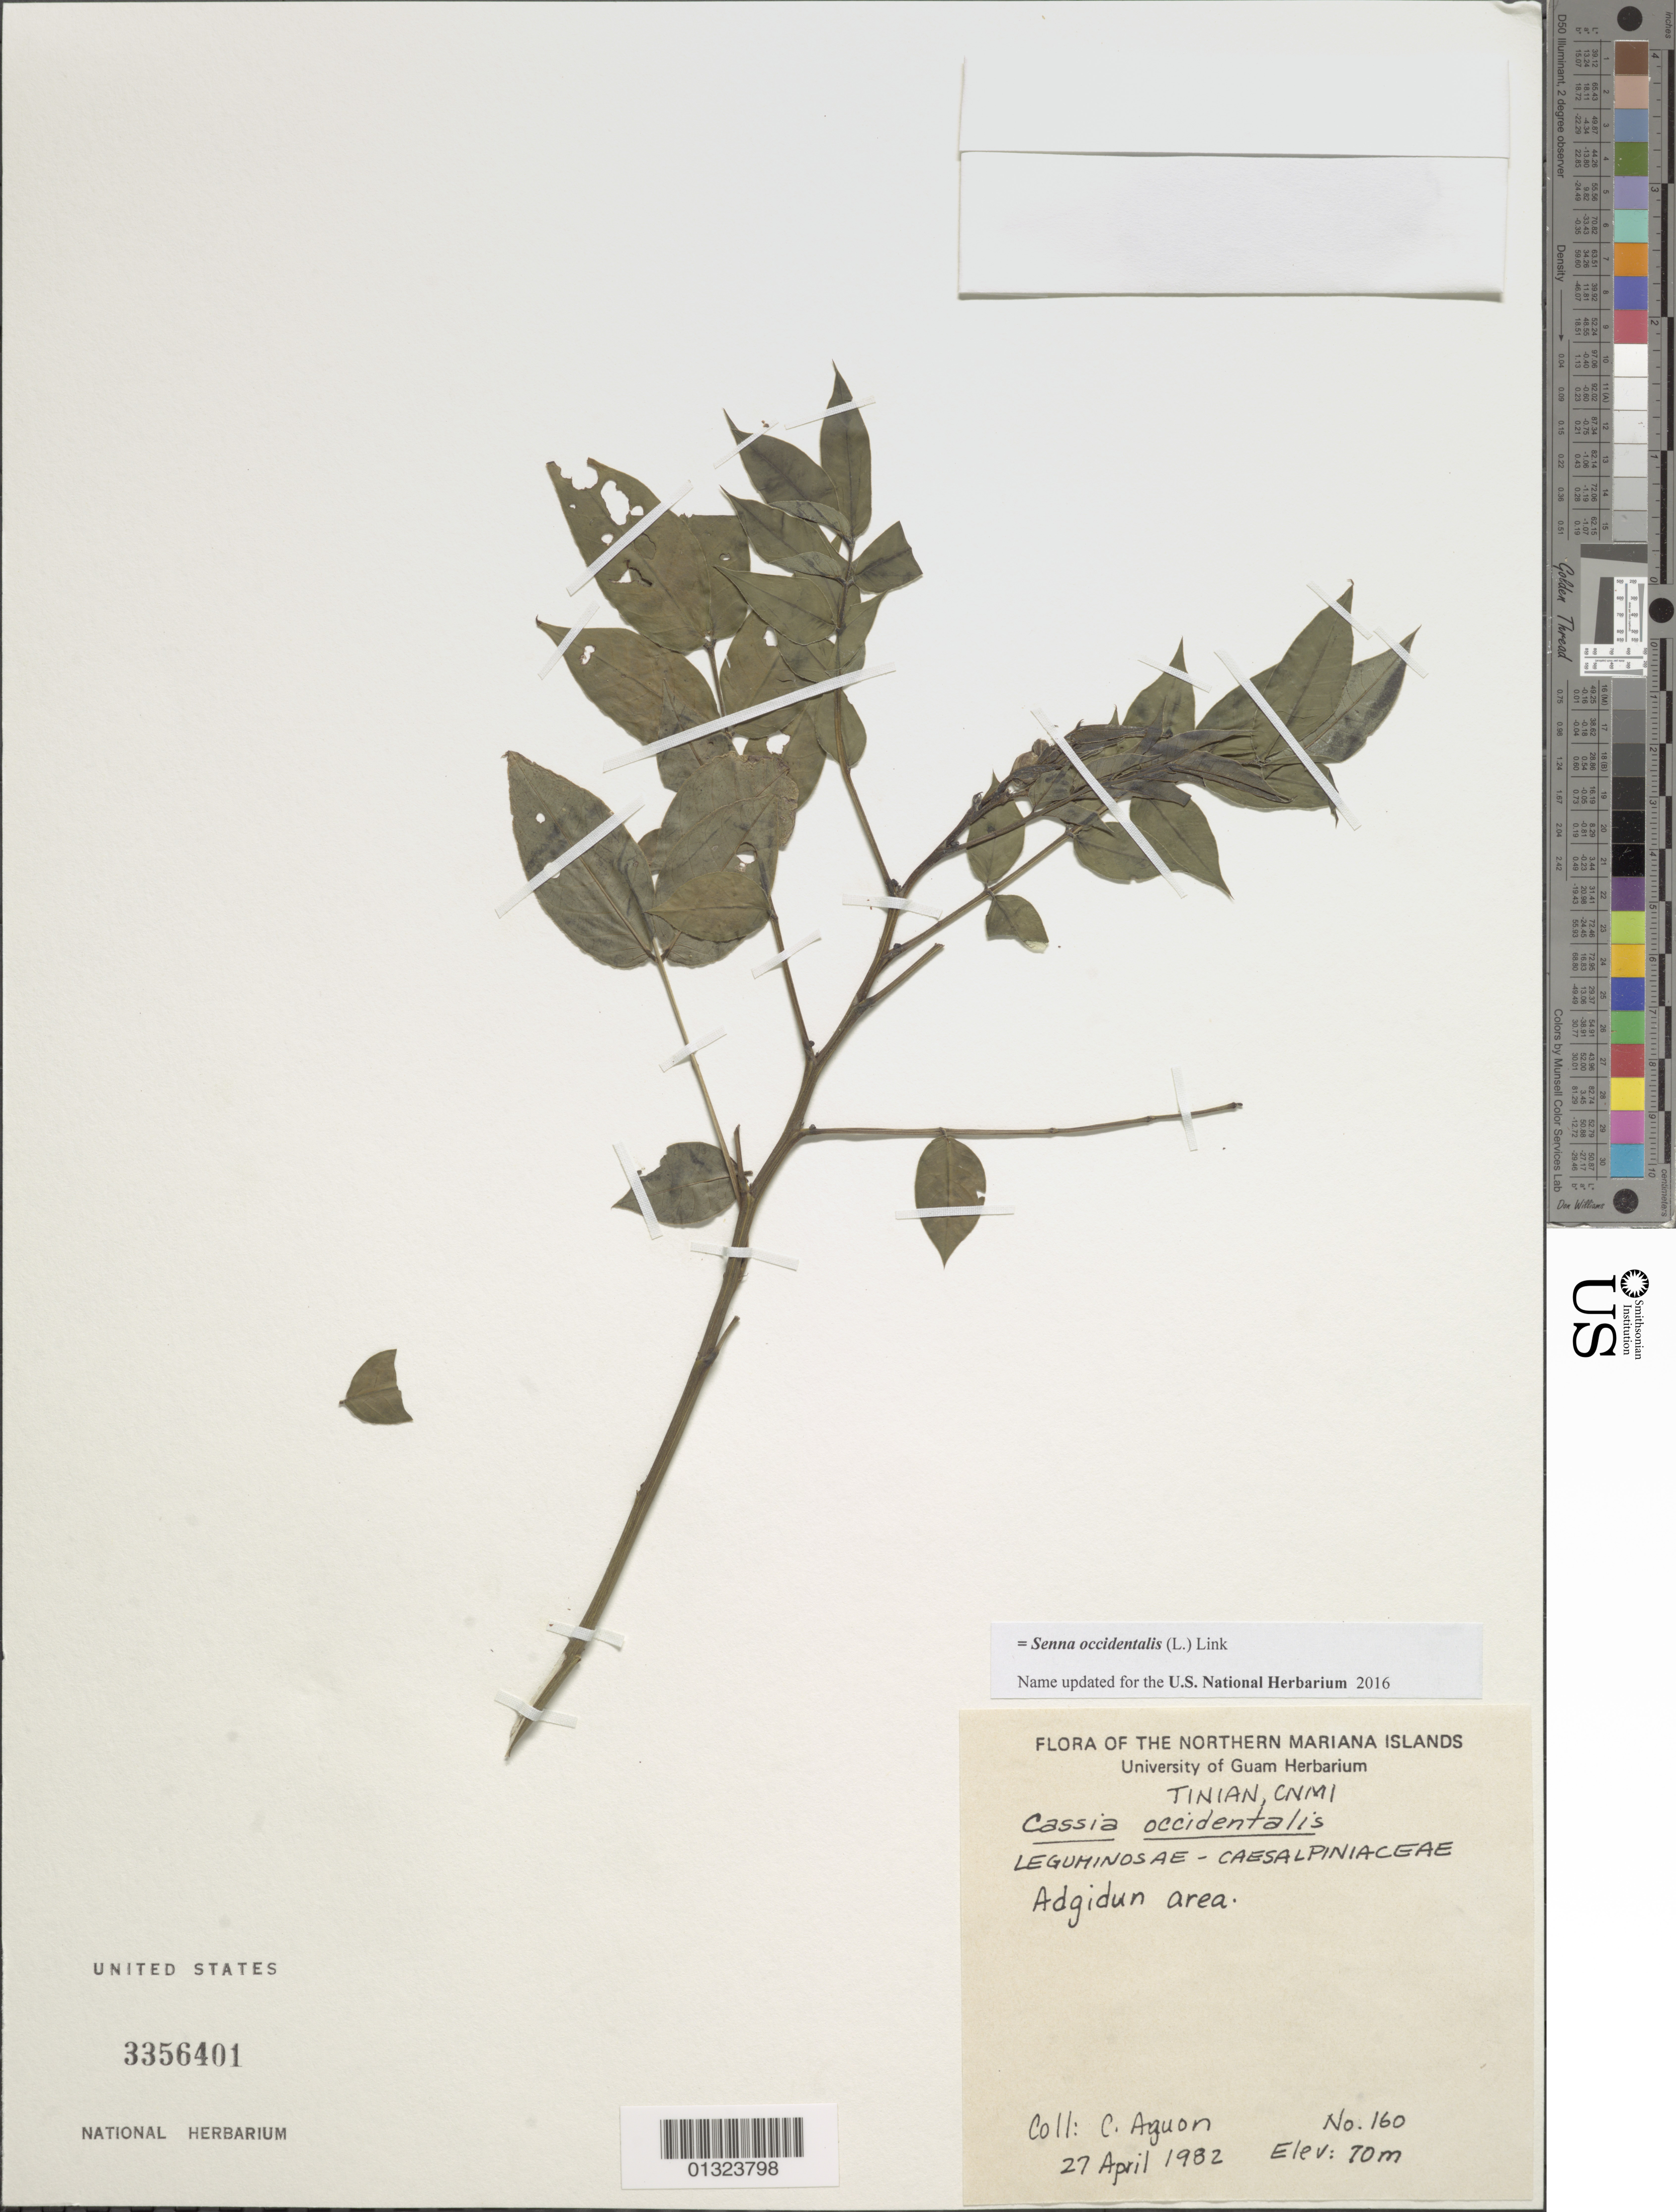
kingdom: Plantae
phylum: Tracheophyta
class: Magnoliopsida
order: Fabales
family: Fabaceae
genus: Senna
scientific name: Senna occidentalis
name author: (L.) Link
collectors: C. Aguon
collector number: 160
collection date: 1982-04-27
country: Northern Mariana Islands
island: Tinian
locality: Adgidun area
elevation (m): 70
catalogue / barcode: US 335640